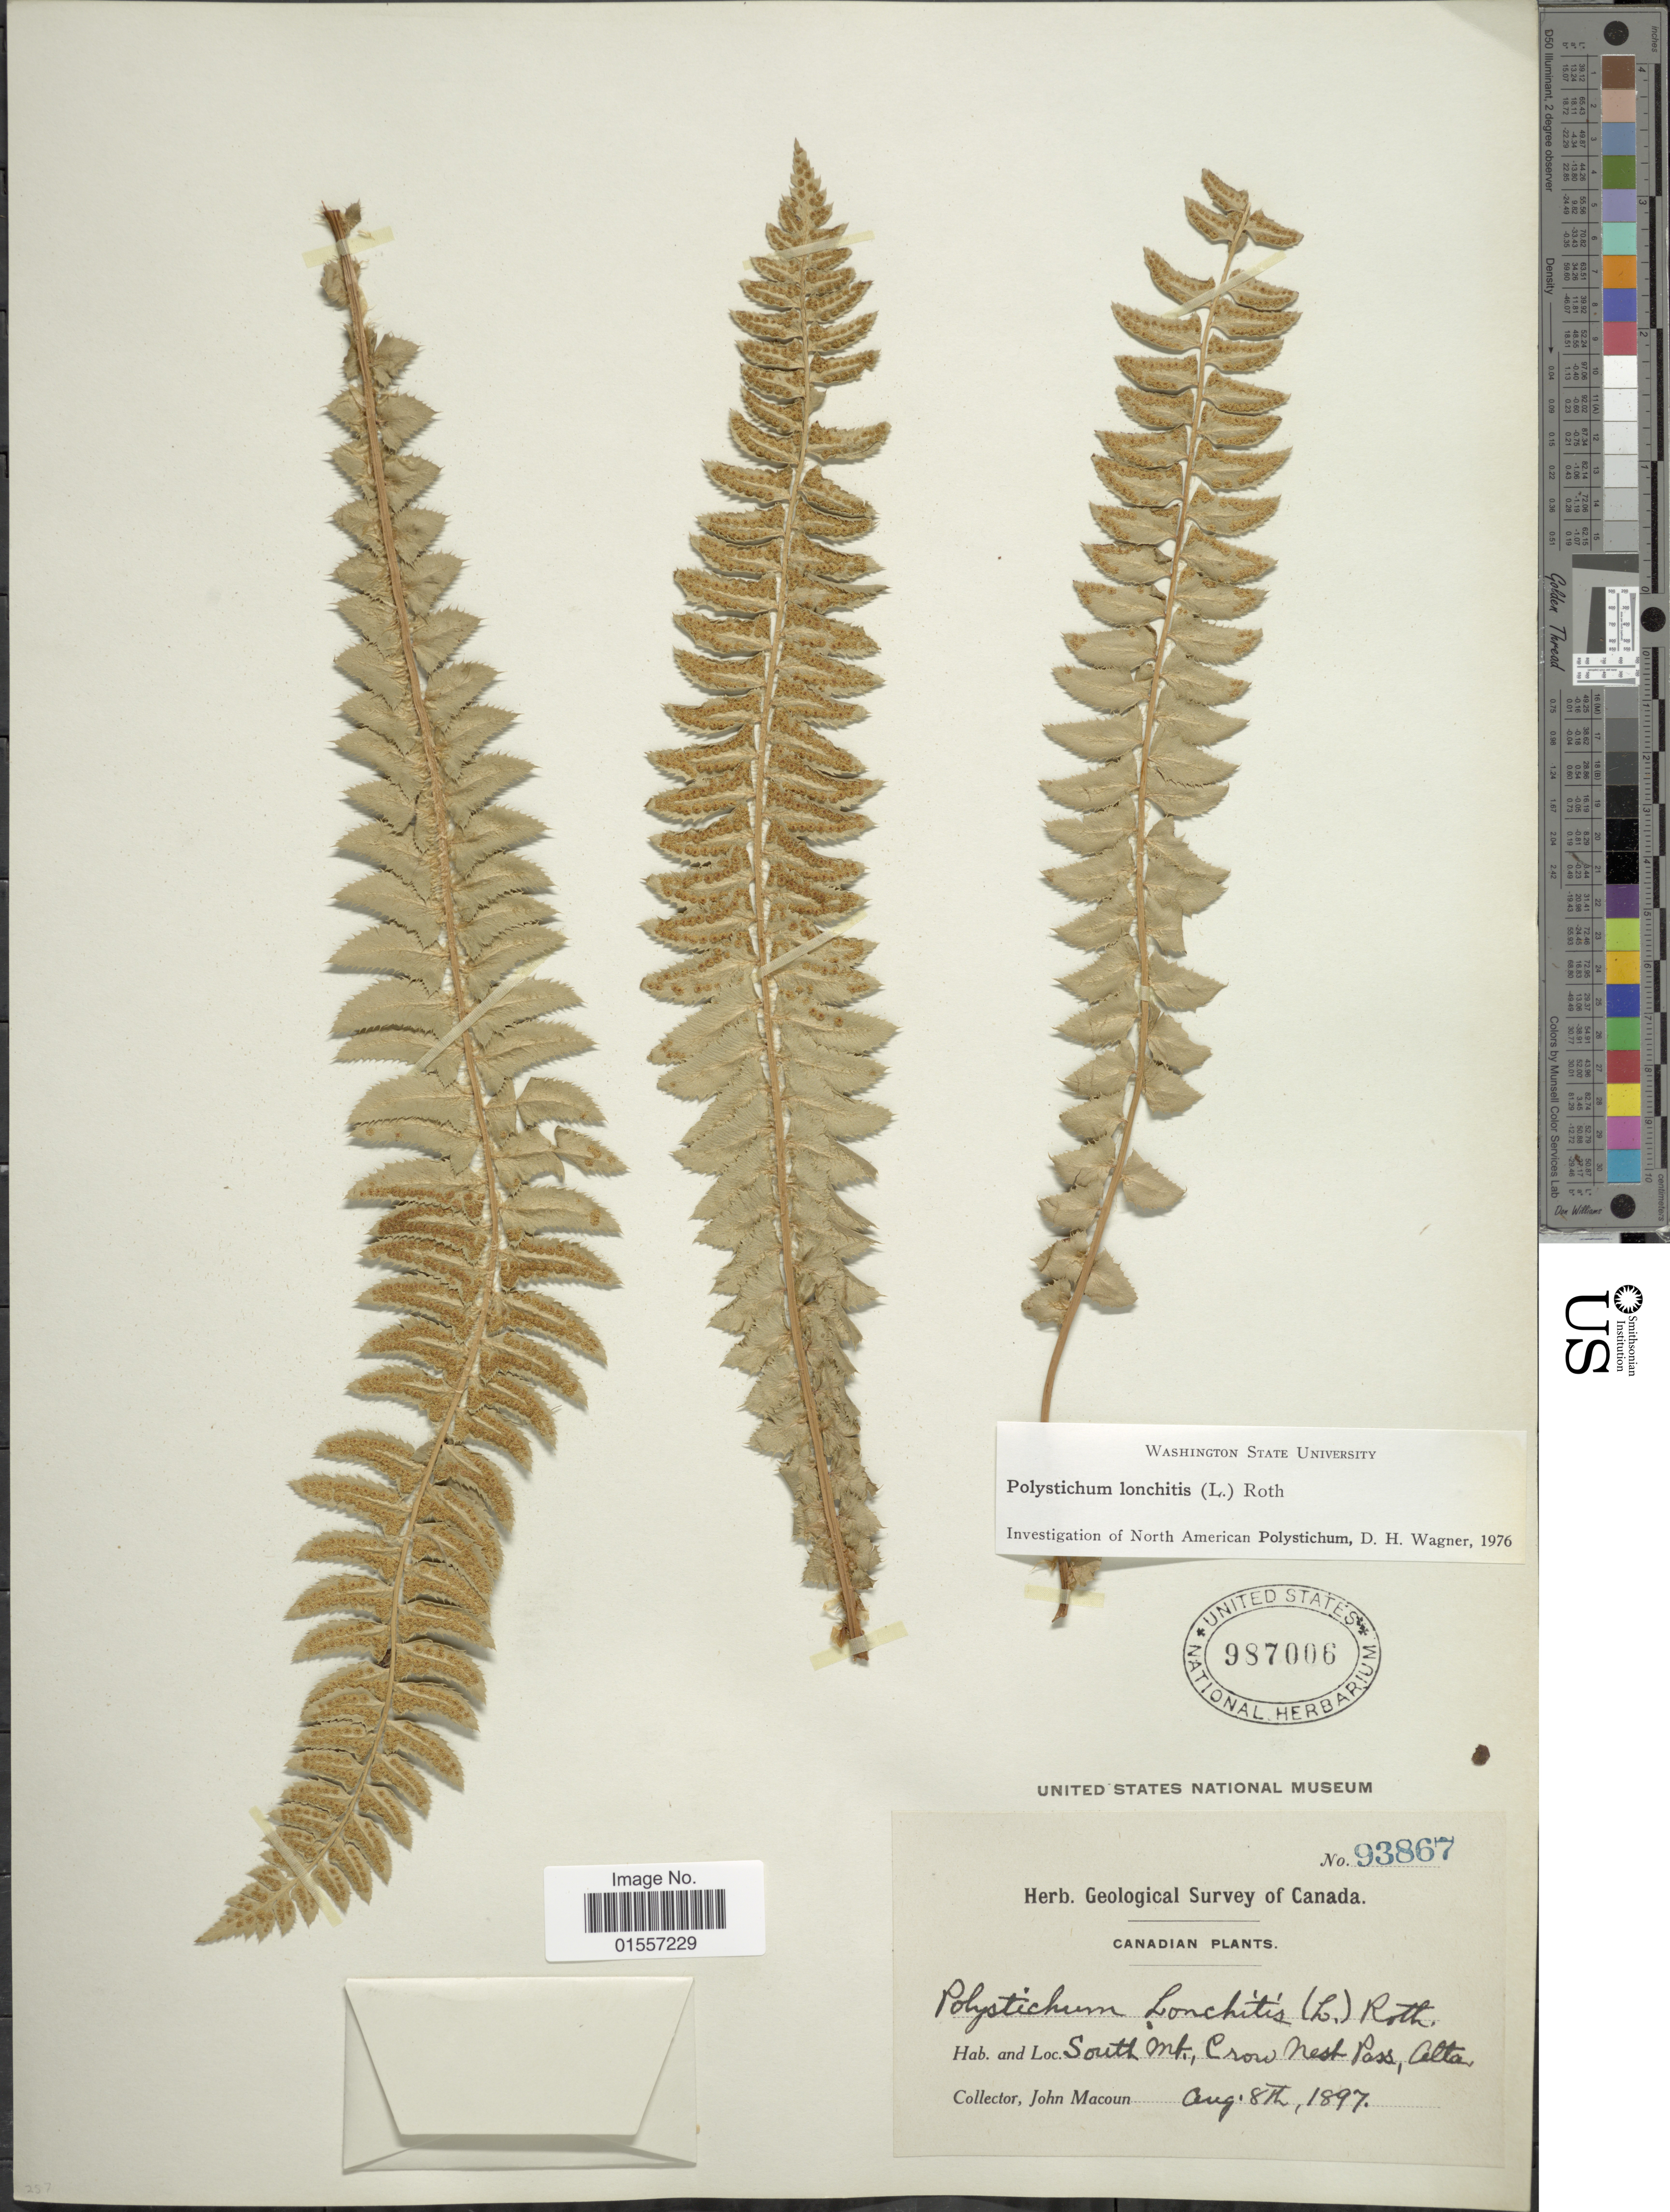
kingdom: Plantae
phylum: Tracheophyta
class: Polypodiopsida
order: Polypodiales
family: Dryopteridaceae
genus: Polystichum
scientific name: Polystichum lonchitis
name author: (Roth) L.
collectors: J. Macoun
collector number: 93867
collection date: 1897-08-08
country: Canada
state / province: Alberta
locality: Canadian , South Mt. Crow Nest Pass, Altan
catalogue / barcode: US 987006